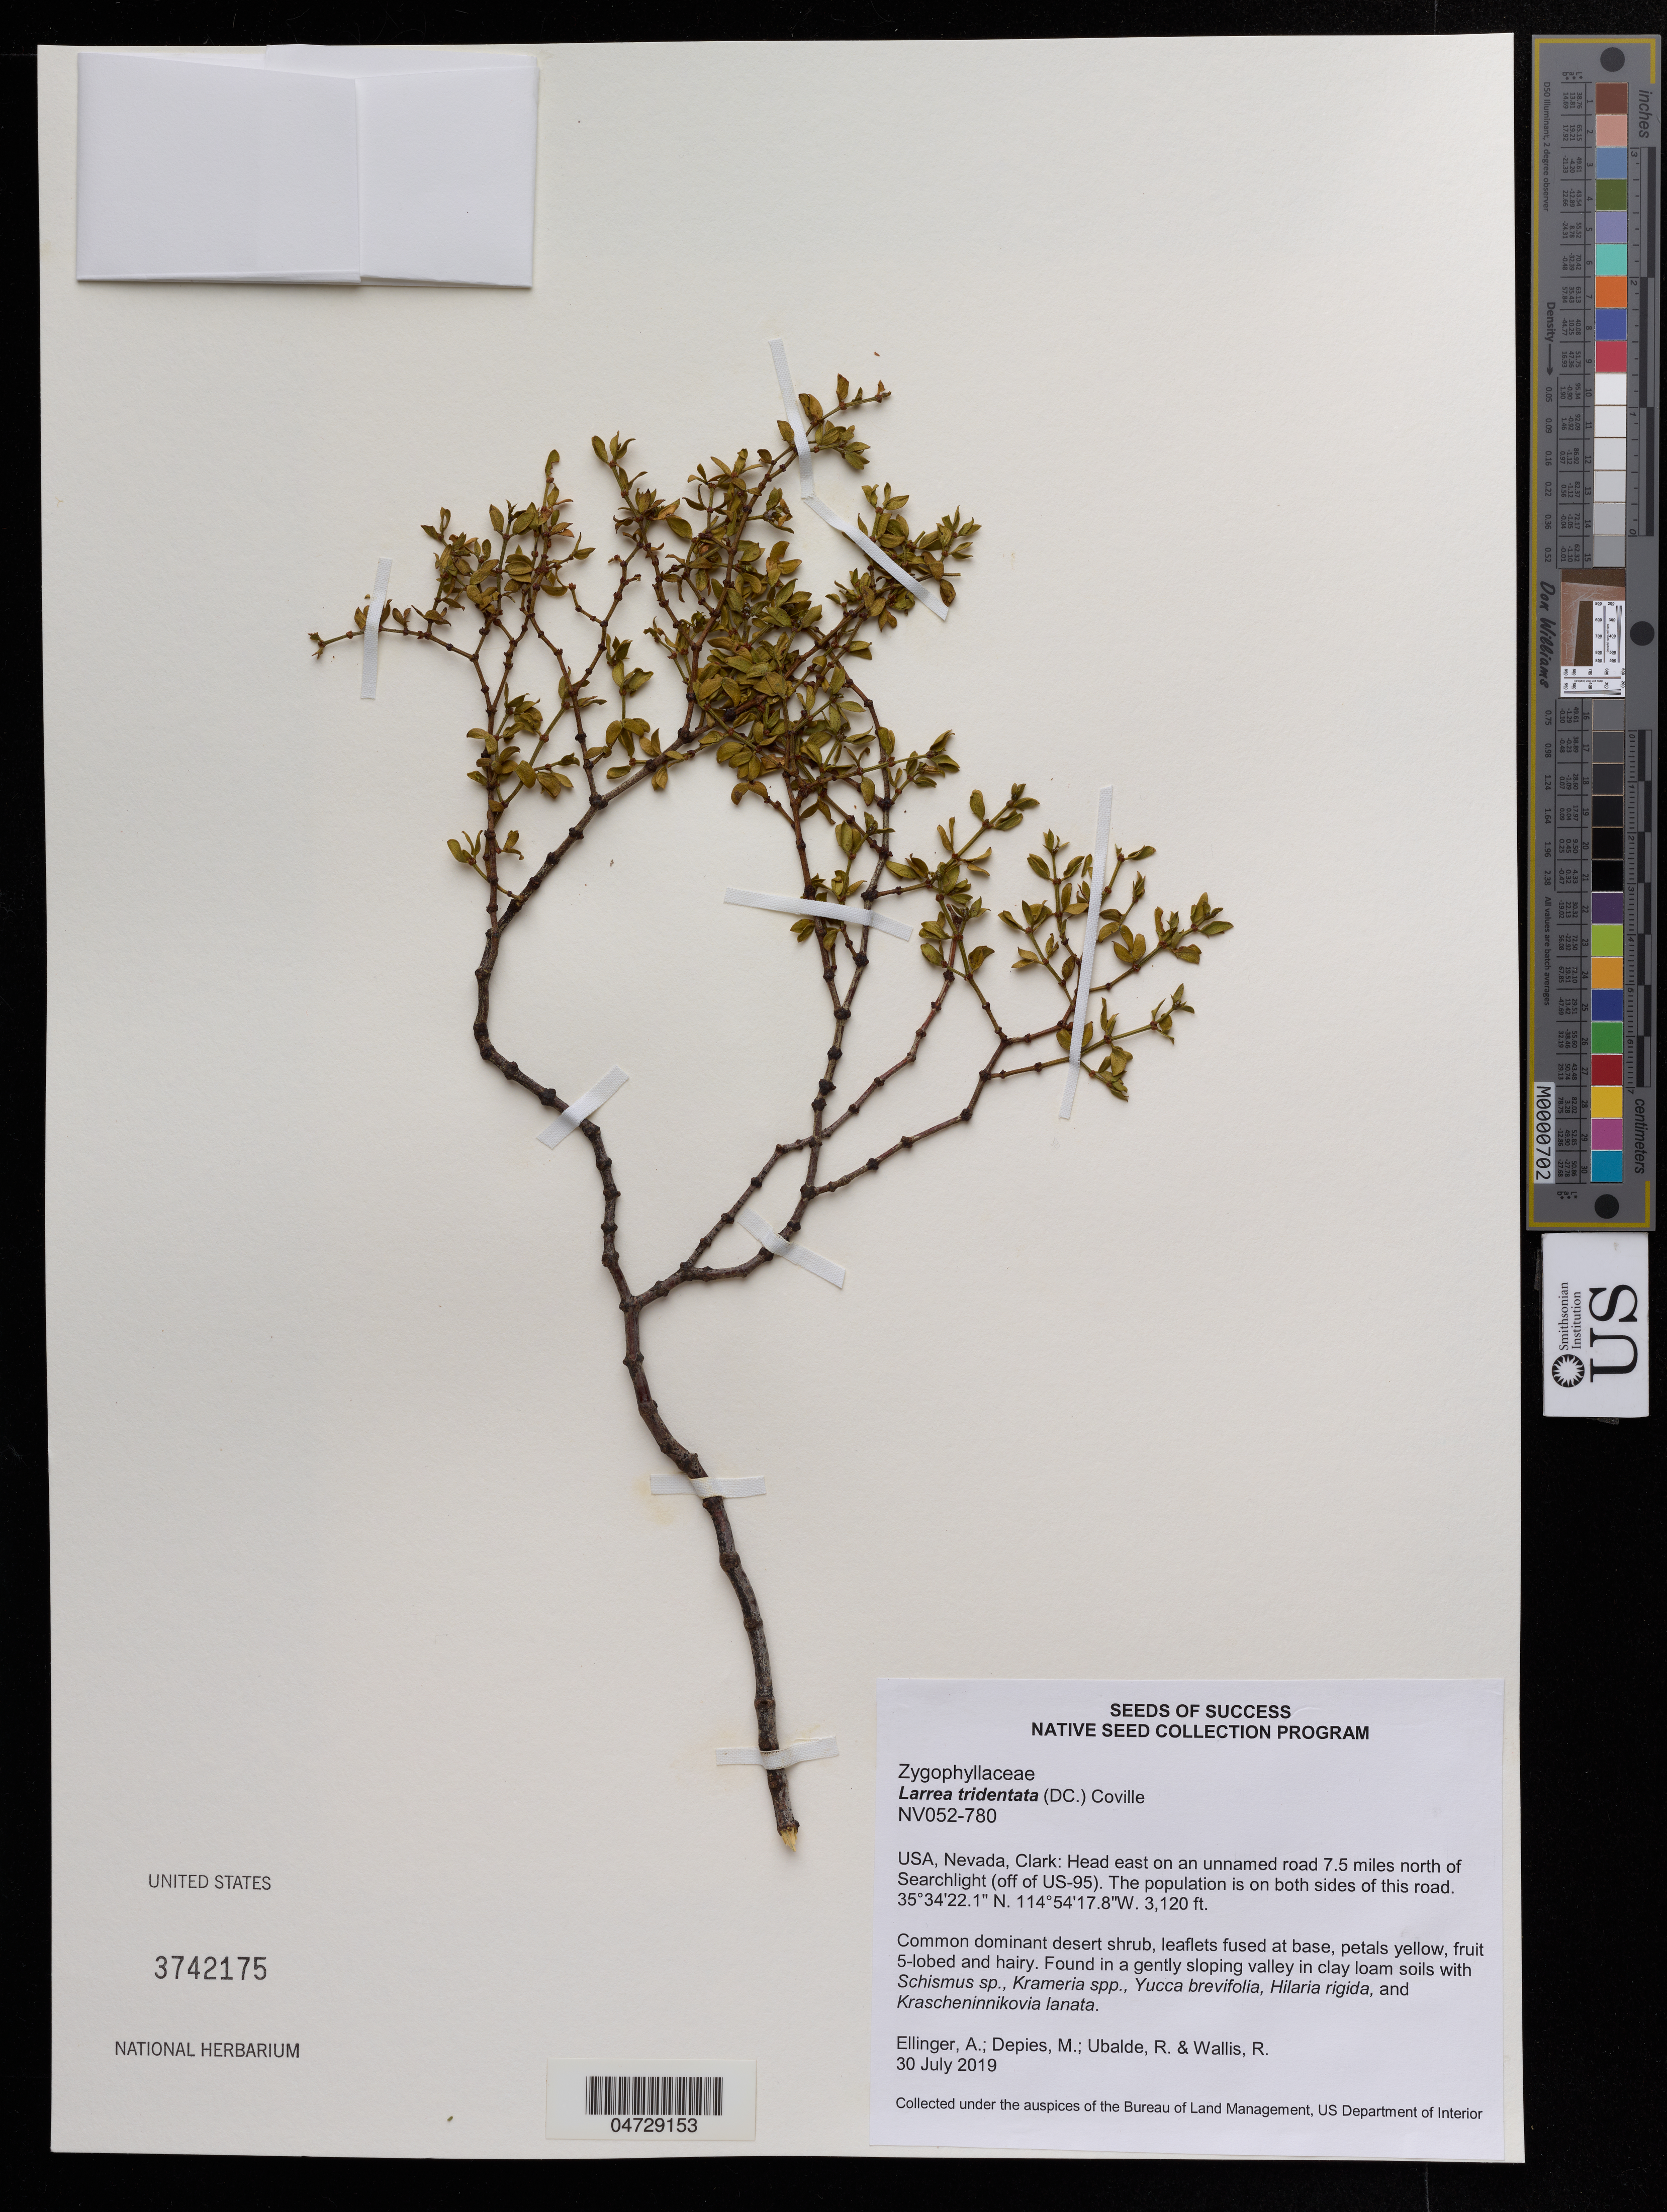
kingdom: Plantae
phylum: Tracheophyta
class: Magnoliopsida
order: Zygophyllales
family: Zygophyllaceae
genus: Larrea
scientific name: Larrea tridentata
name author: (Sessé & Moc. ex DC.) Coville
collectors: A. Ellinger, M. Depies & R. Ubalde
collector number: NV052-780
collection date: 2019-07-30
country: United States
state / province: Nevada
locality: Head east on an unnamed road 7.5 miles north of Searchlight (off of US-95).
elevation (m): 951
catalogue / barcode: US 3742175